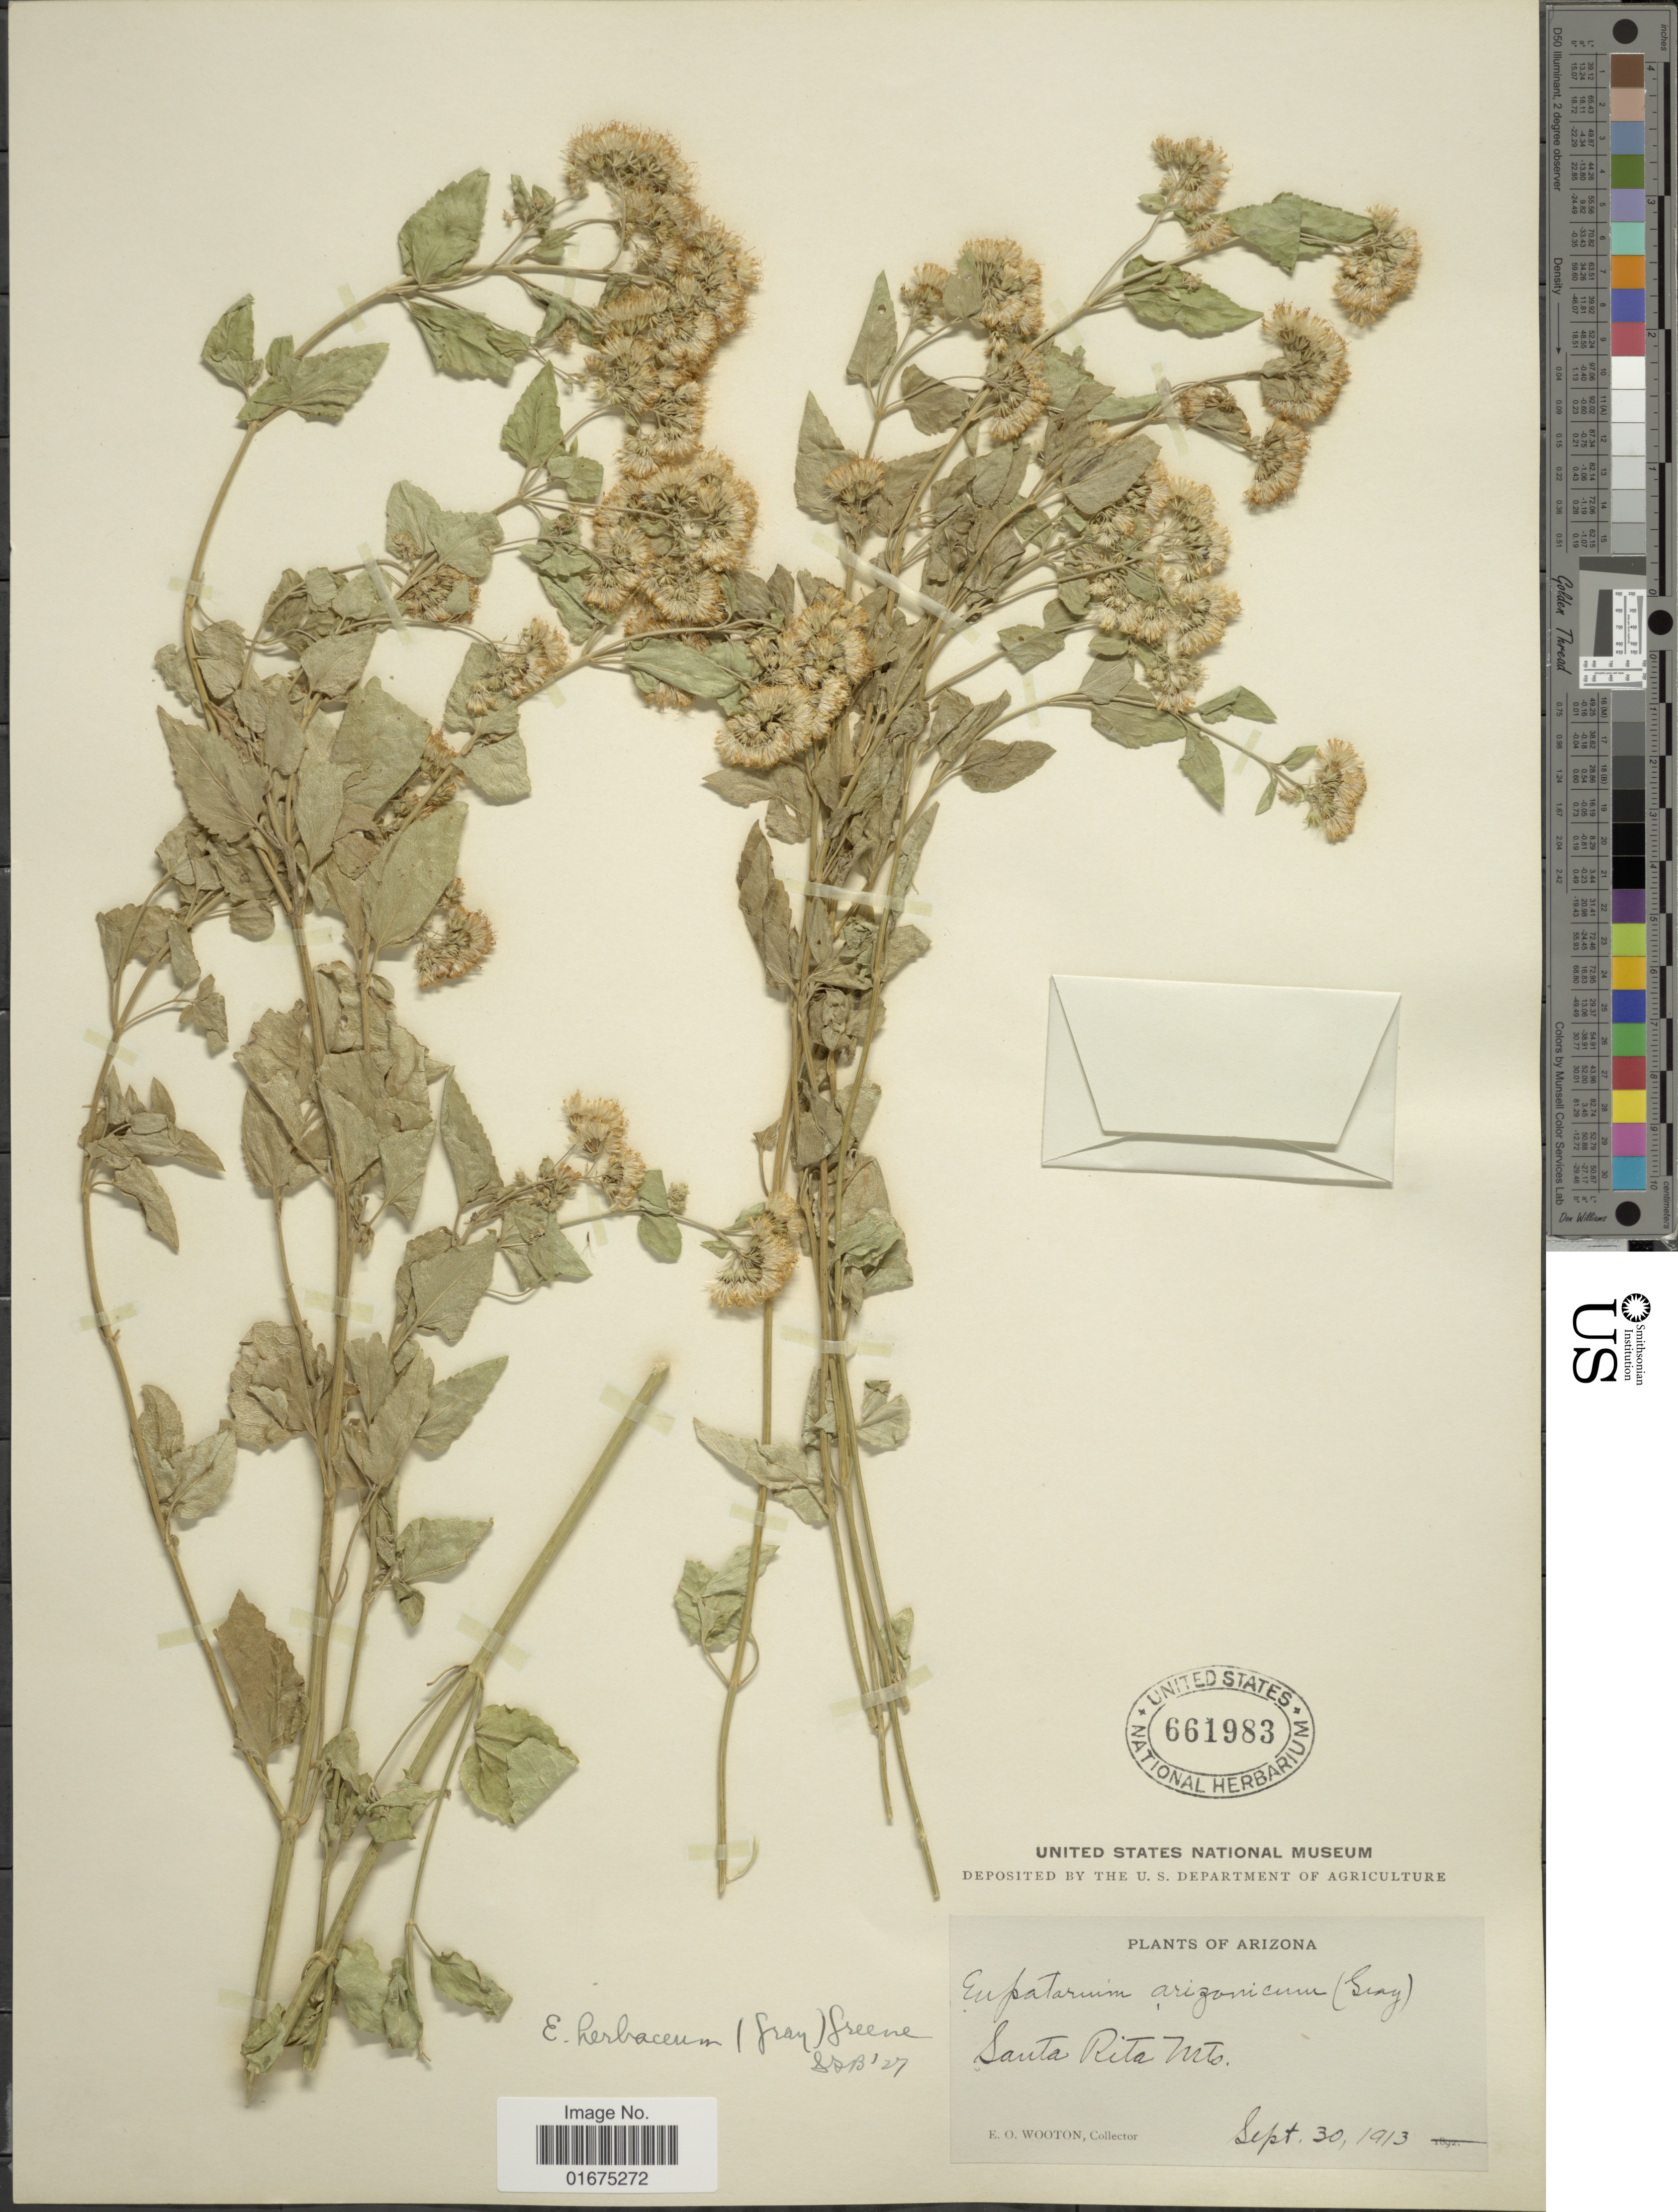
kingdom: Plantae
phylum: Tracheophyta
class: Magnoliopsida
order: Asterales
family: Asteraceae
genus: Ageratina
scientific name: Ageratina herbacea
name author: (A. Gray) R.M. King & H. Rob.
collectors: E. O. Wooton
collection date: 1913-09-30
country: United States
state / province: Arizona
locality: Santa Rita Mts.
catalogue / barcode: US 661983